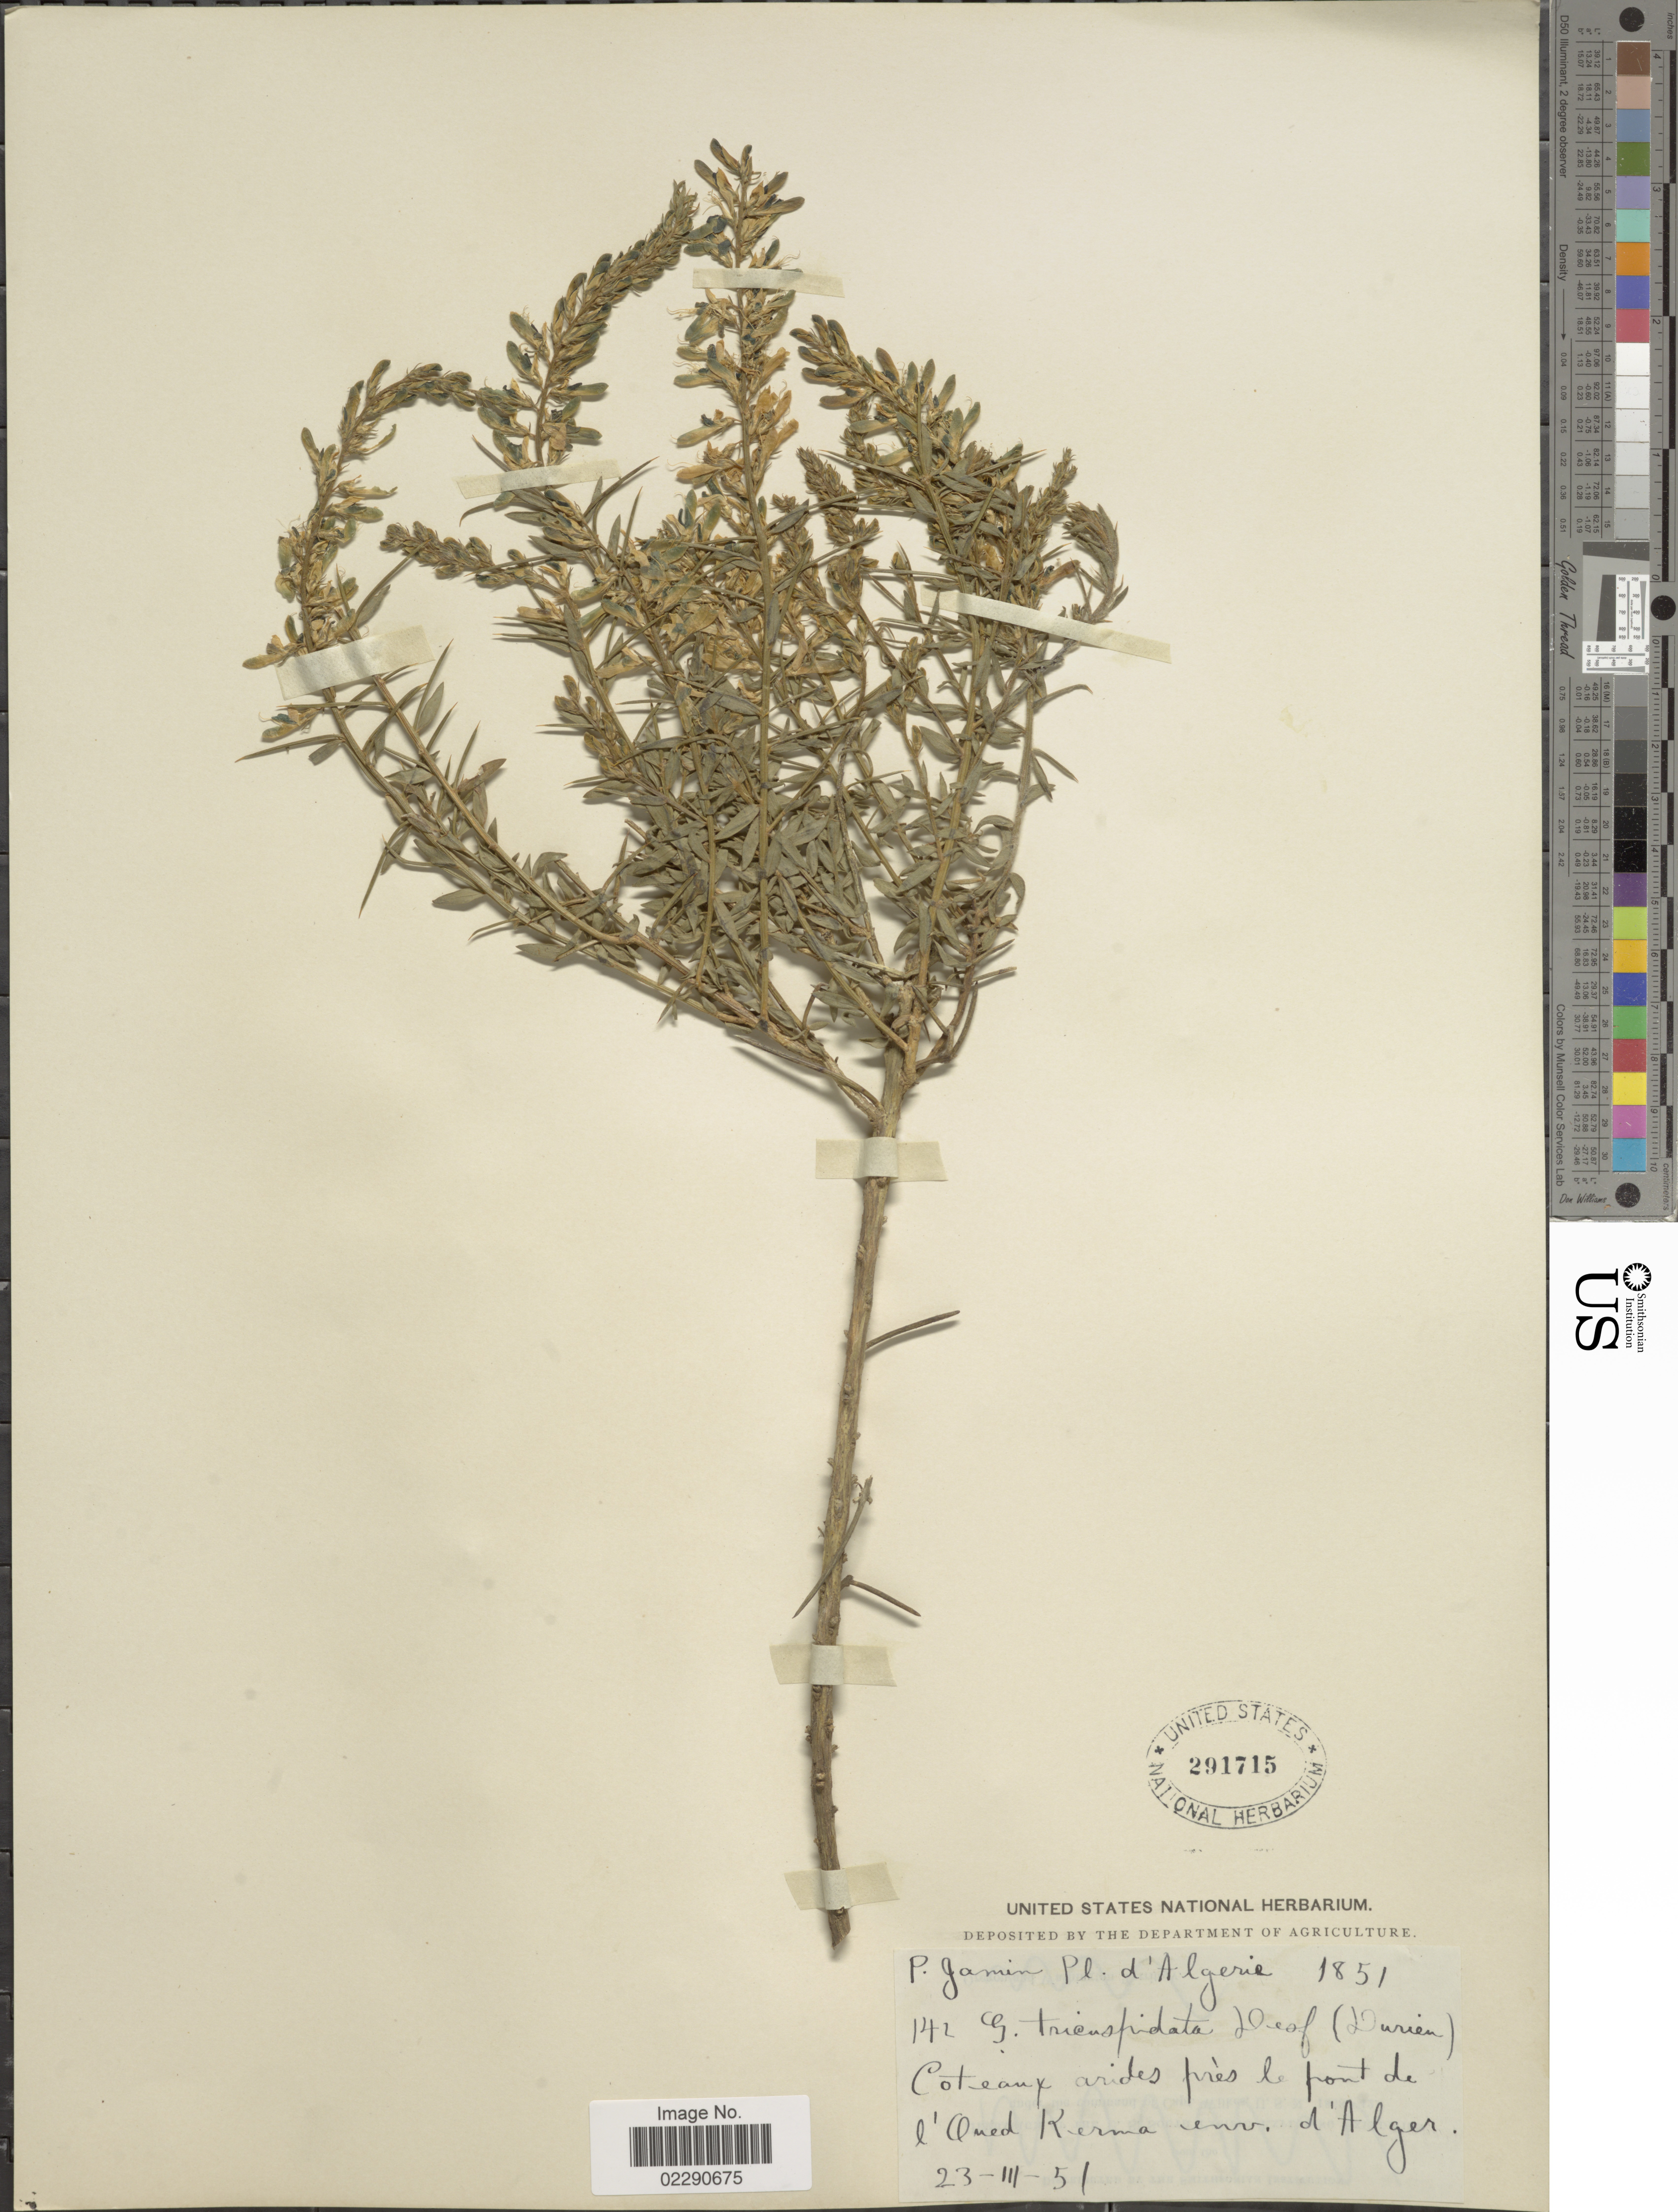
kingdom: Plantae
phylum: Tracheophyta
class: Magnoliopsida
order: Fabales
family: Fabaceae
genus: Genista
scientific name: Genista tricuspidata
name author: Desf.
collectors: P. Jamin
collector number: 142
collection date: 1851-03-23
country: Algeria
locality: Pres de front de l'Oued Kerma env. d'Alger.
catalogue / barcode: US 291715